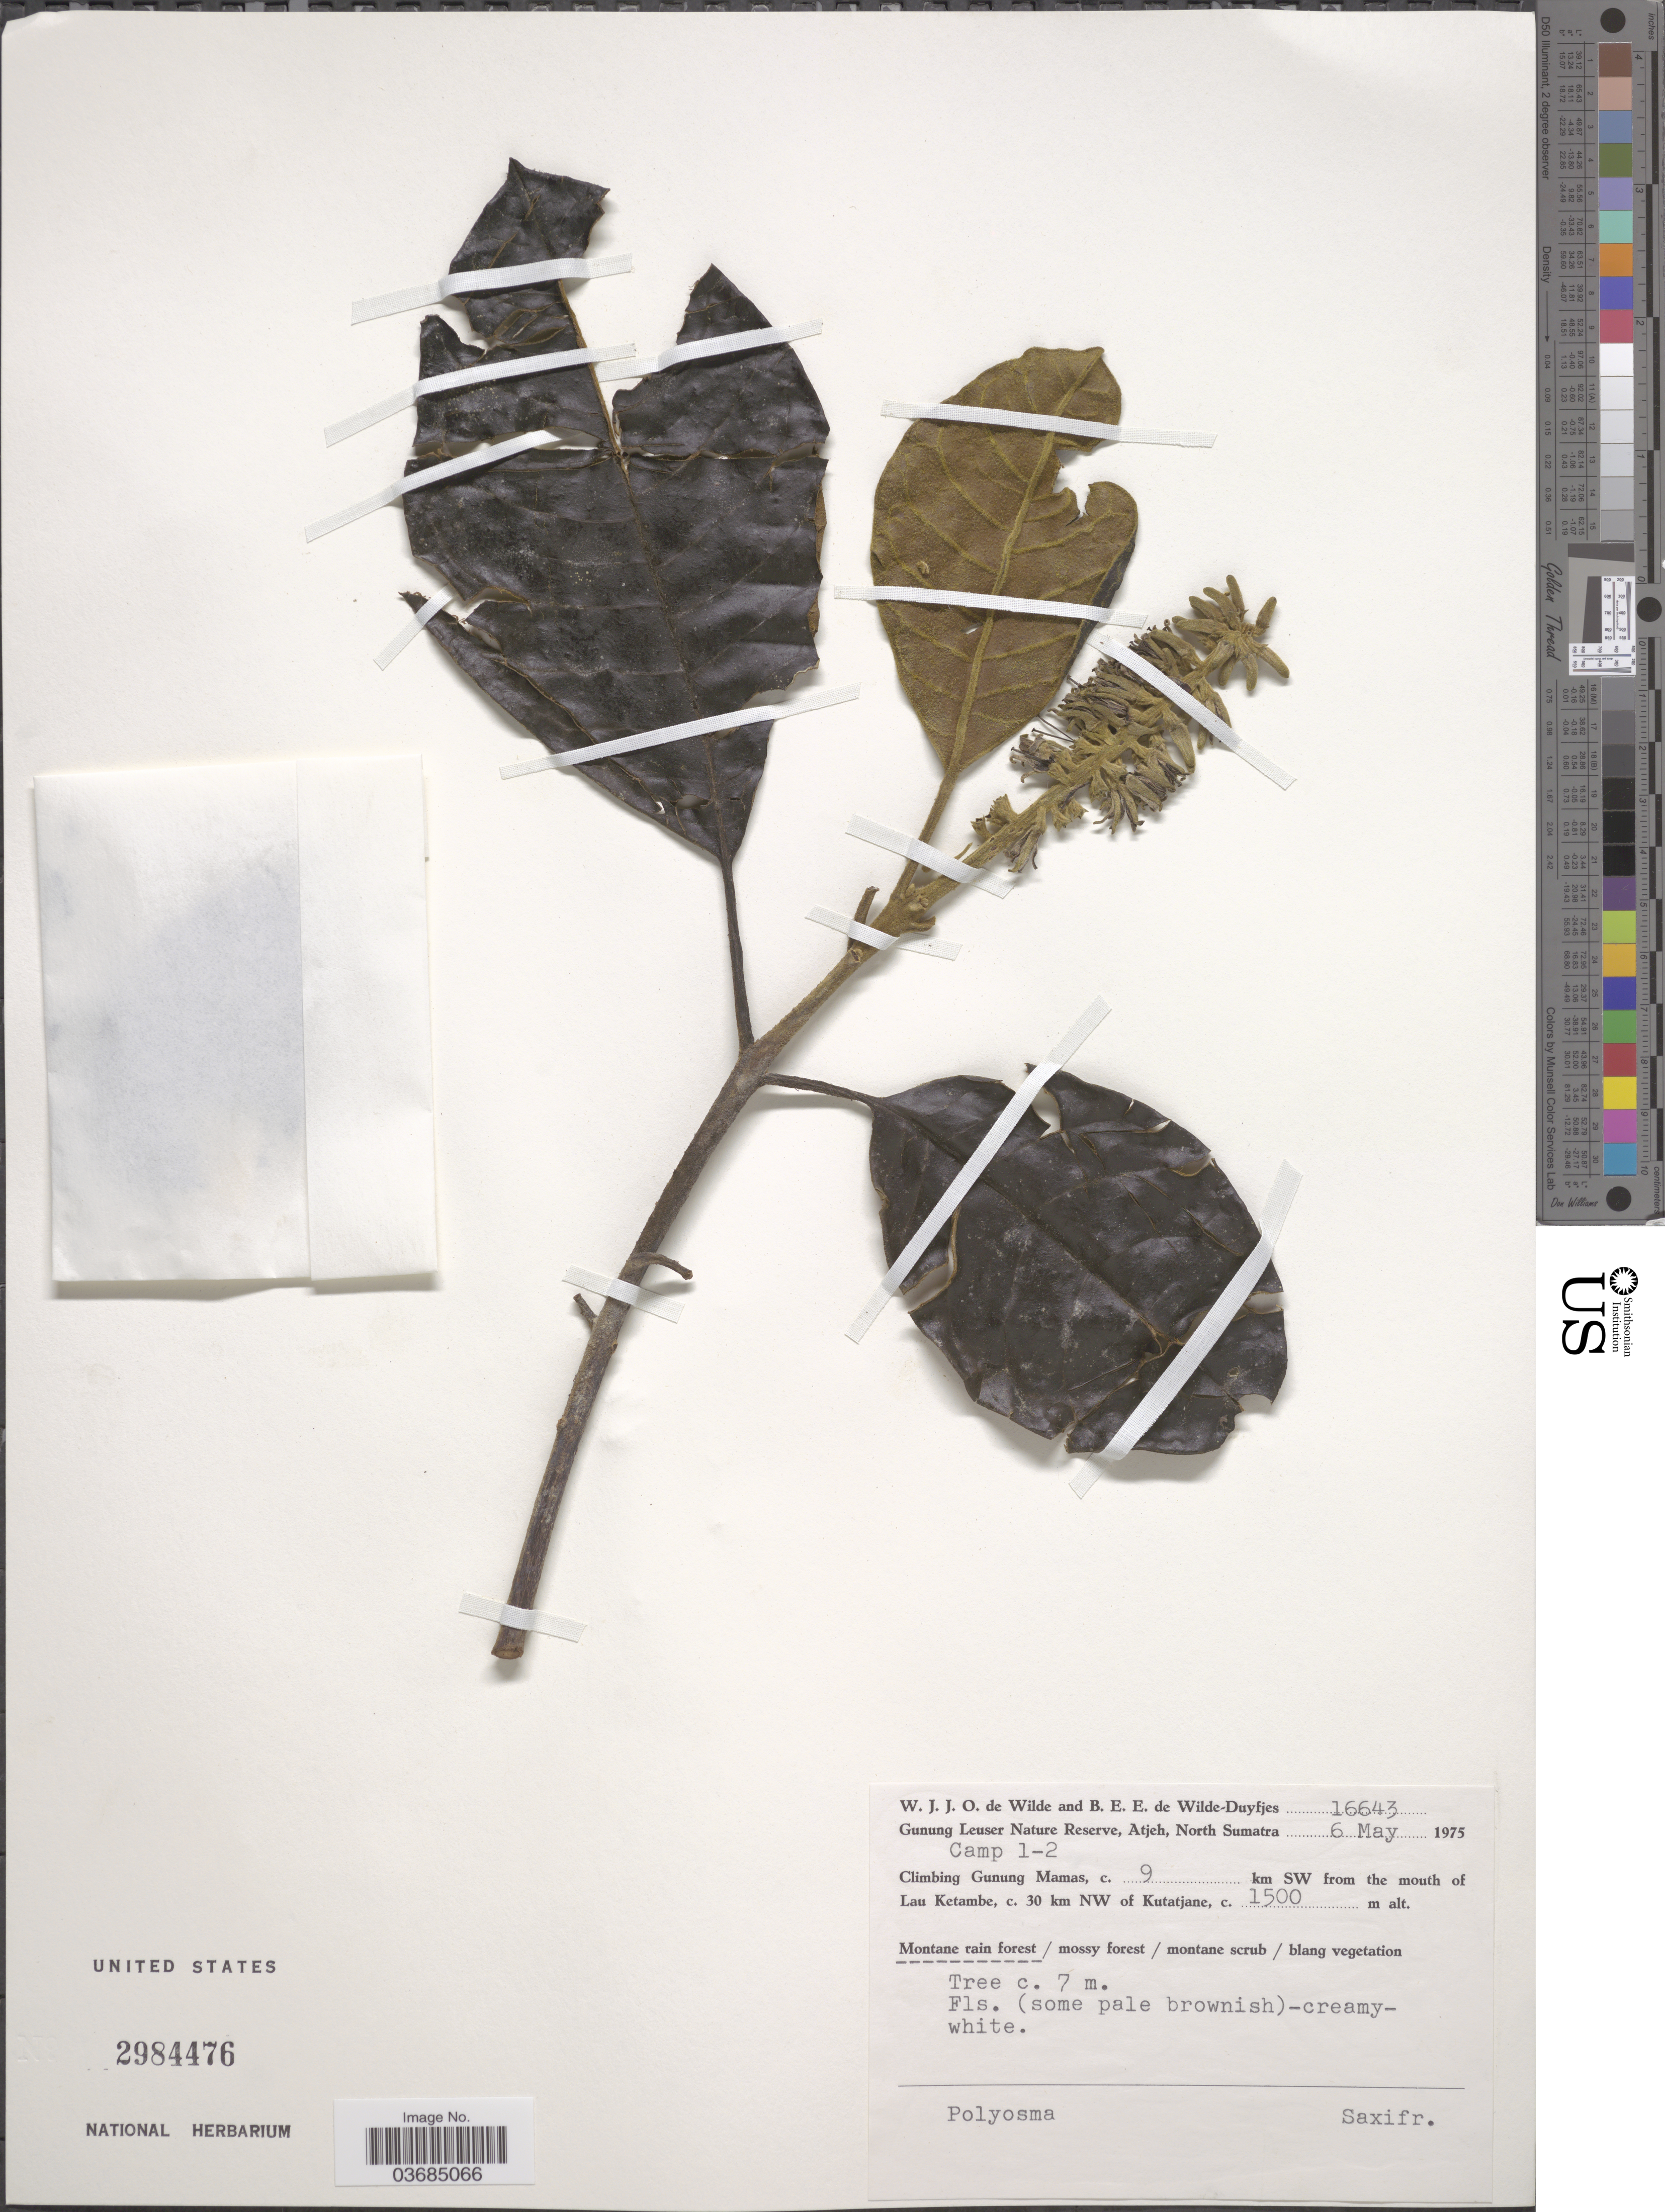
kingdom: Plantae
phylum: Tracheophyta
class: Magnoliopsida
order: Escalloniales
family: Escalloniaceae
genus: Polyosma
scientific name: Polyosma sp.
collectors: W. J. de Wilde & B. E. de Wilde-Duyfjes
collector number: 16643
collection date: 1975-05-06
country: Indonesia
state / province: Sumatra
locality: Gunung Leuser Nature Reserve, Atjeh, North Sumatra. Camp 1-2. Climbing Gunung Mamans, c. 9 km SW from the mouth of Lau Ketambe, c. 30 km NW of Kutatjane.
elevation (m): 1500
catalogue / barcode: US 2984476